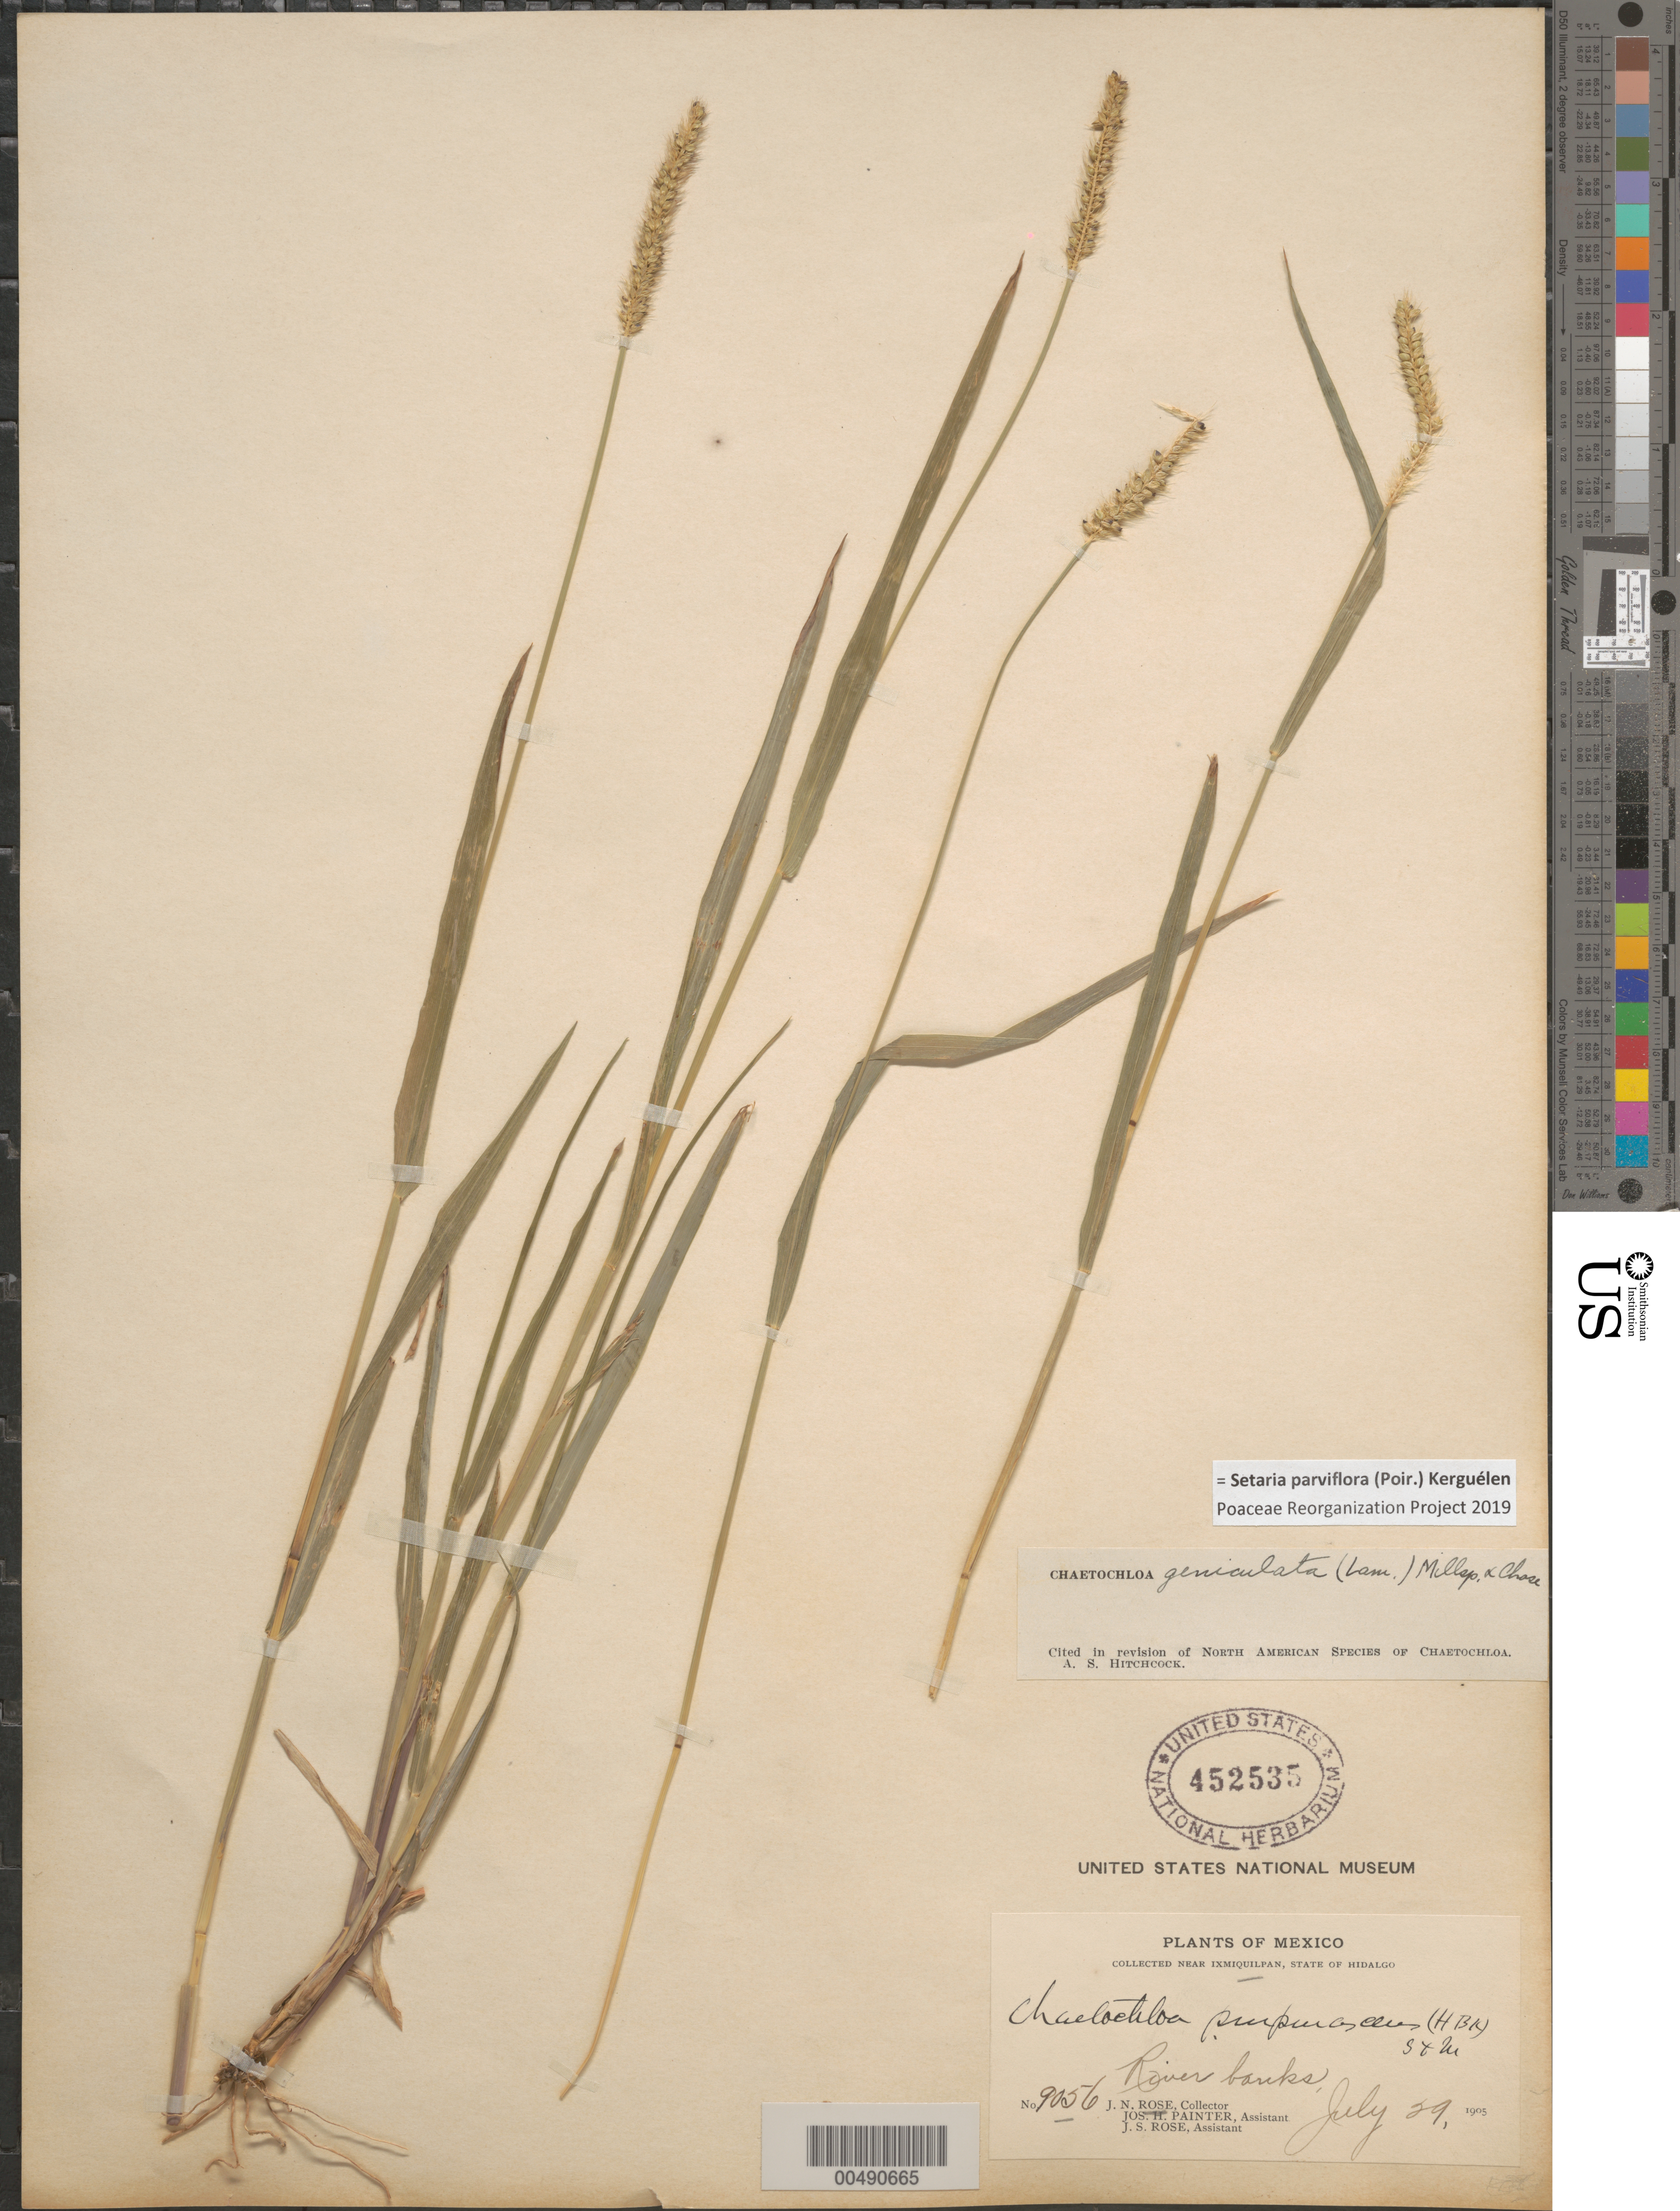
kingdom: Plantae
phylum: Tracheophyta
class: Liliopsida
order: Poales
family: Poaceae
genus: Setaria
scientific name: Setaria parviflora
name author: (Poir.) Kerguélen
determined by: Poaceae Reorganization Project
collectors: J. N. Rose, J. H. Painter & J. S. Rose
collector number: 9056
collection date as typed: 29 Jul 1905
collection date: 1905-07-29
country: Mexico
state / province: Hidalgo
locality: Near Ixmiquilpan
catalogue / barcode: US 452535